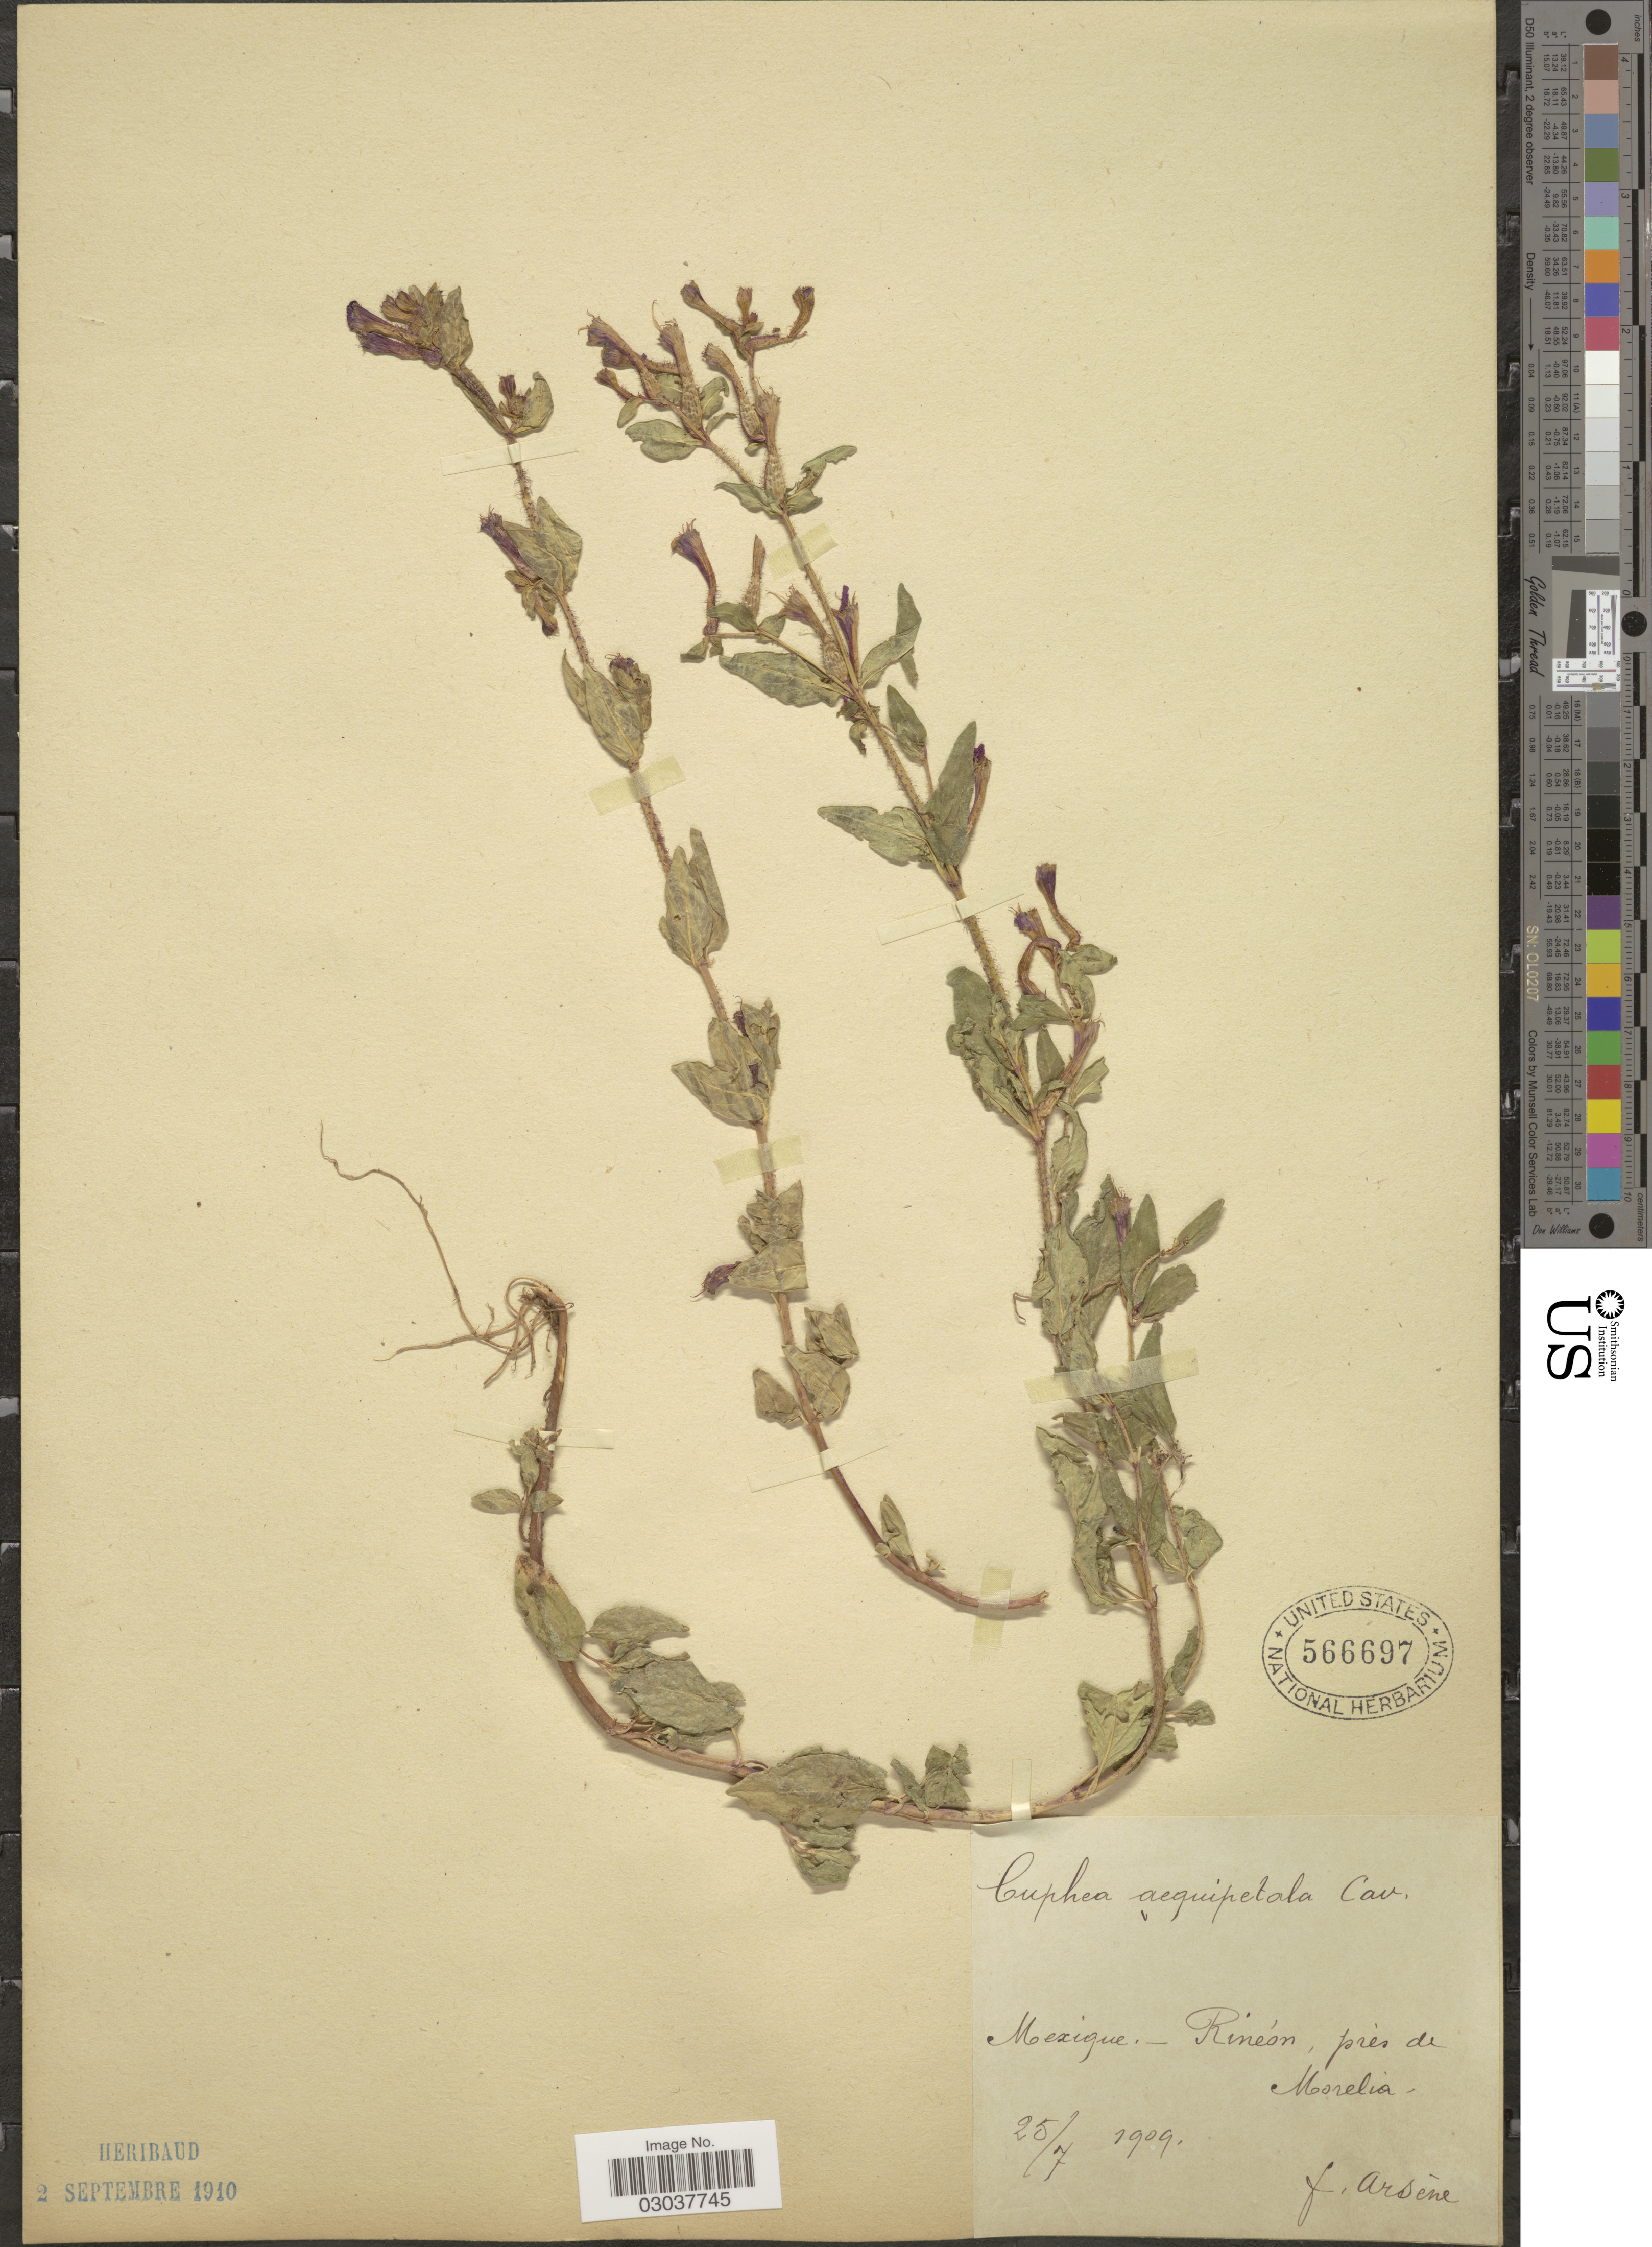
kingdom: Plantae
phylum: Tracheophyta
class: Magnoliopsida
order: Myrtales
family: Lythraceae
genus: Cuphea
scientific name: Cuphea aequipetala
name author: Cav.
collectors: F. Arsène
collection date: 1909-07-25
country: Mexico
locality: Rineón, près de Morelia.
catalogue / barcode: US 566697